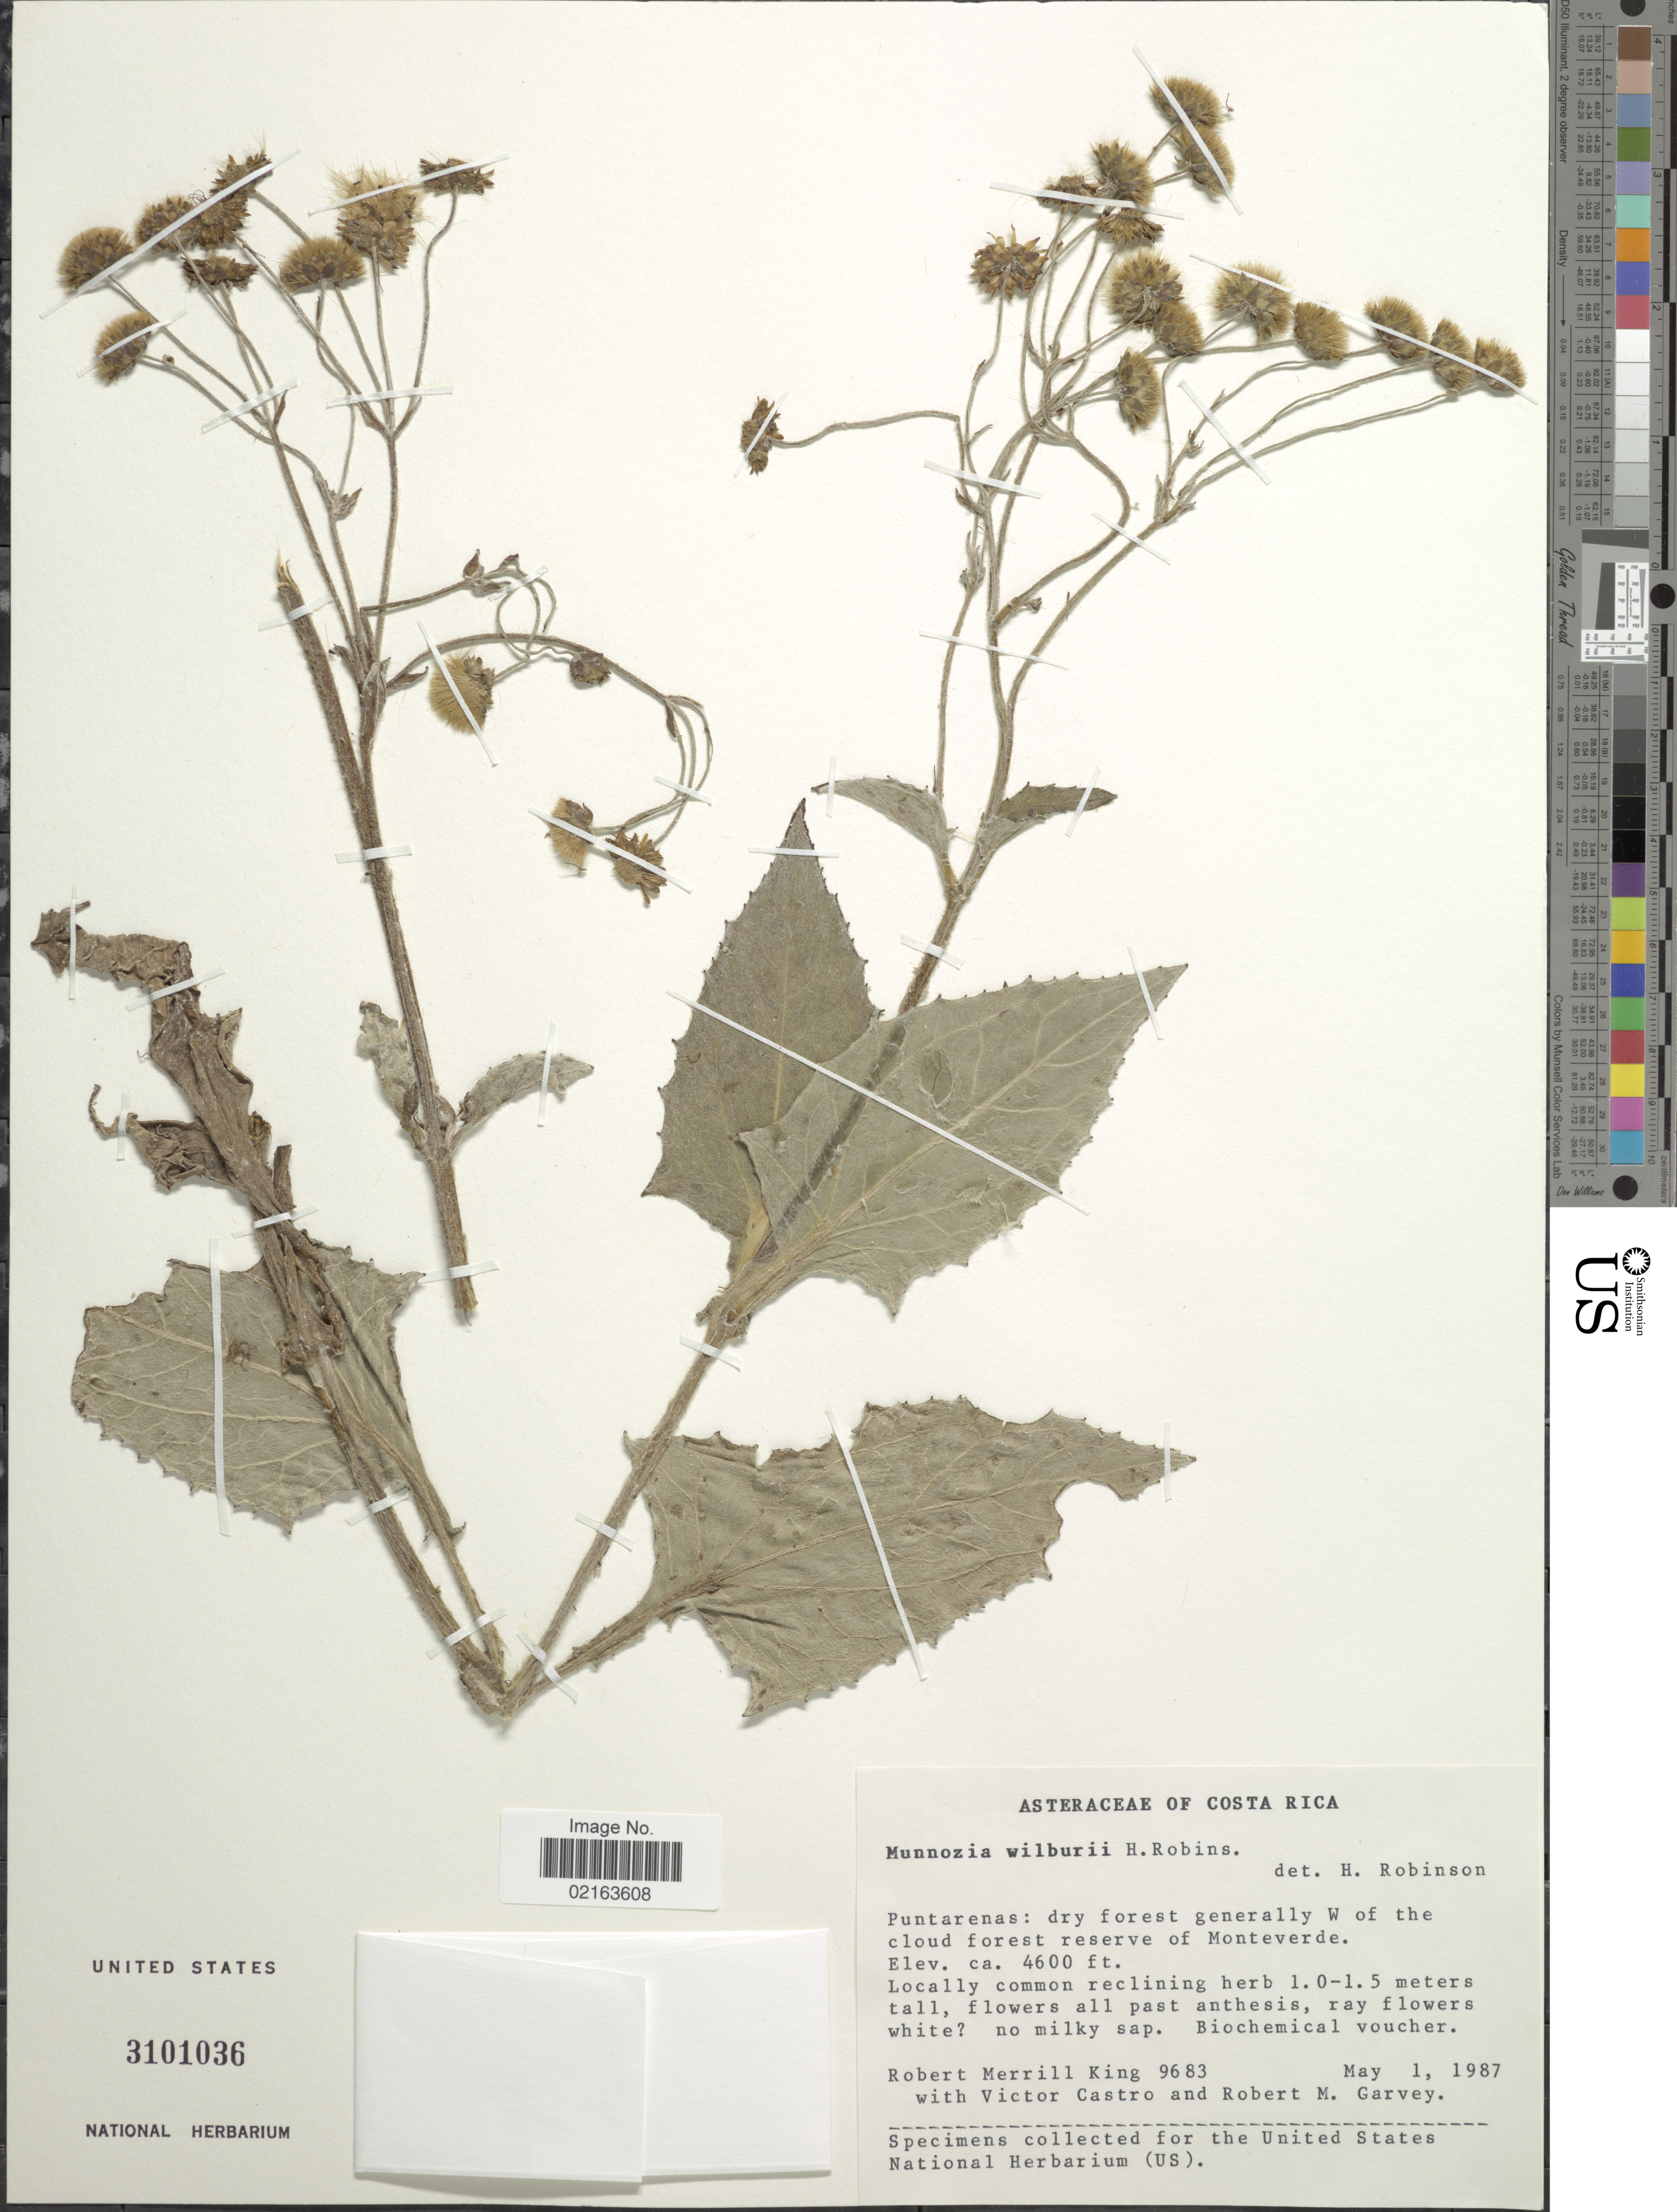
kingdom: Plantae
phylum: Tracheophyta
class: Magnoliopsida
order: Asterales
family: Asteraceae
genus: Munnozia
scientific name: Munnozia wilburii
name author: H. Rob.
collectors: R. M. King, V. Castro & R. Garvey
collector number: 9683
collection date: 1987-05-01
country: Costa Rica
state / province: Puntarenas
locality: Puntarenas: dry forest generally W of the cloud forest reserve of Motneverde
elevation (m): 1402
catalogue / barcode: US 3101036